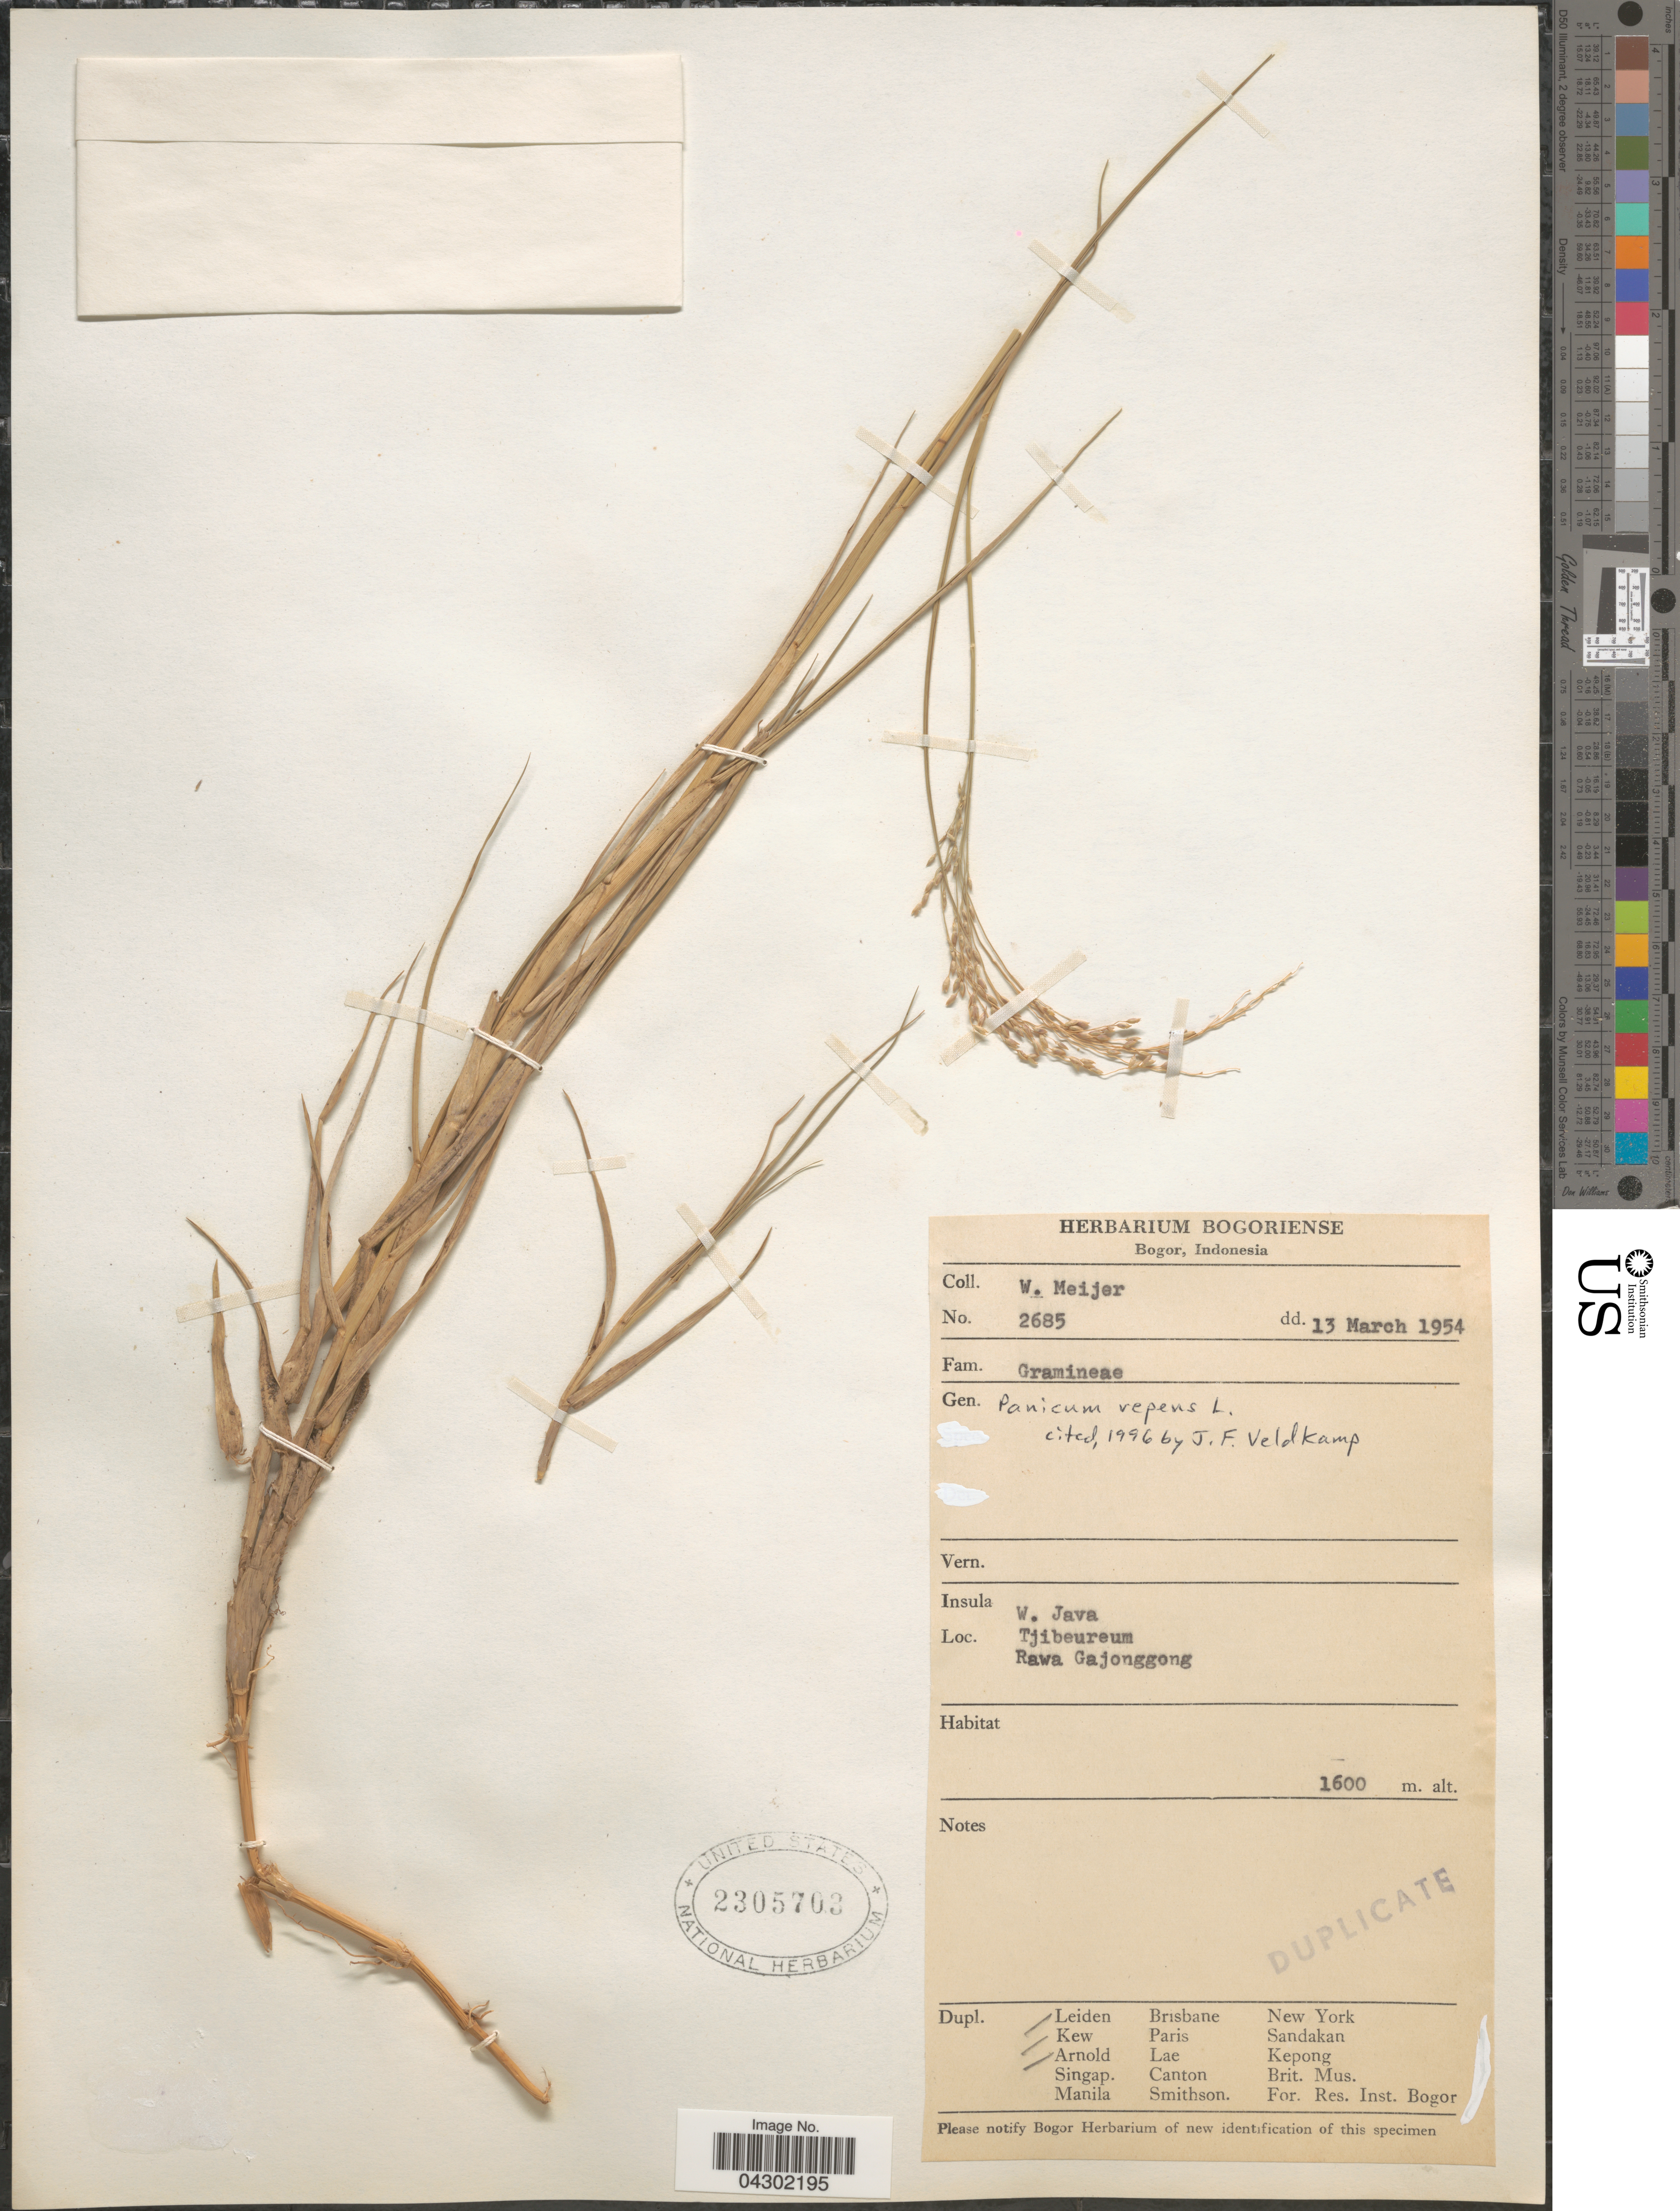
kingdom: Plantae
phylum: Tracheophyta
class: Liliopsida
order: Poales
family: Poaceae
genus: Panicum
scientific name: Panicum repens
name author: L.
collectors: W. Meijer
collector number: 2685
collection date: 1954-03-13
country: Indonesia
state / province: Java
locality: W. Java. Tjibeureum. Rawa Gajonggong.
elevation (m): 1600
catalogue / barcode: US 2305703